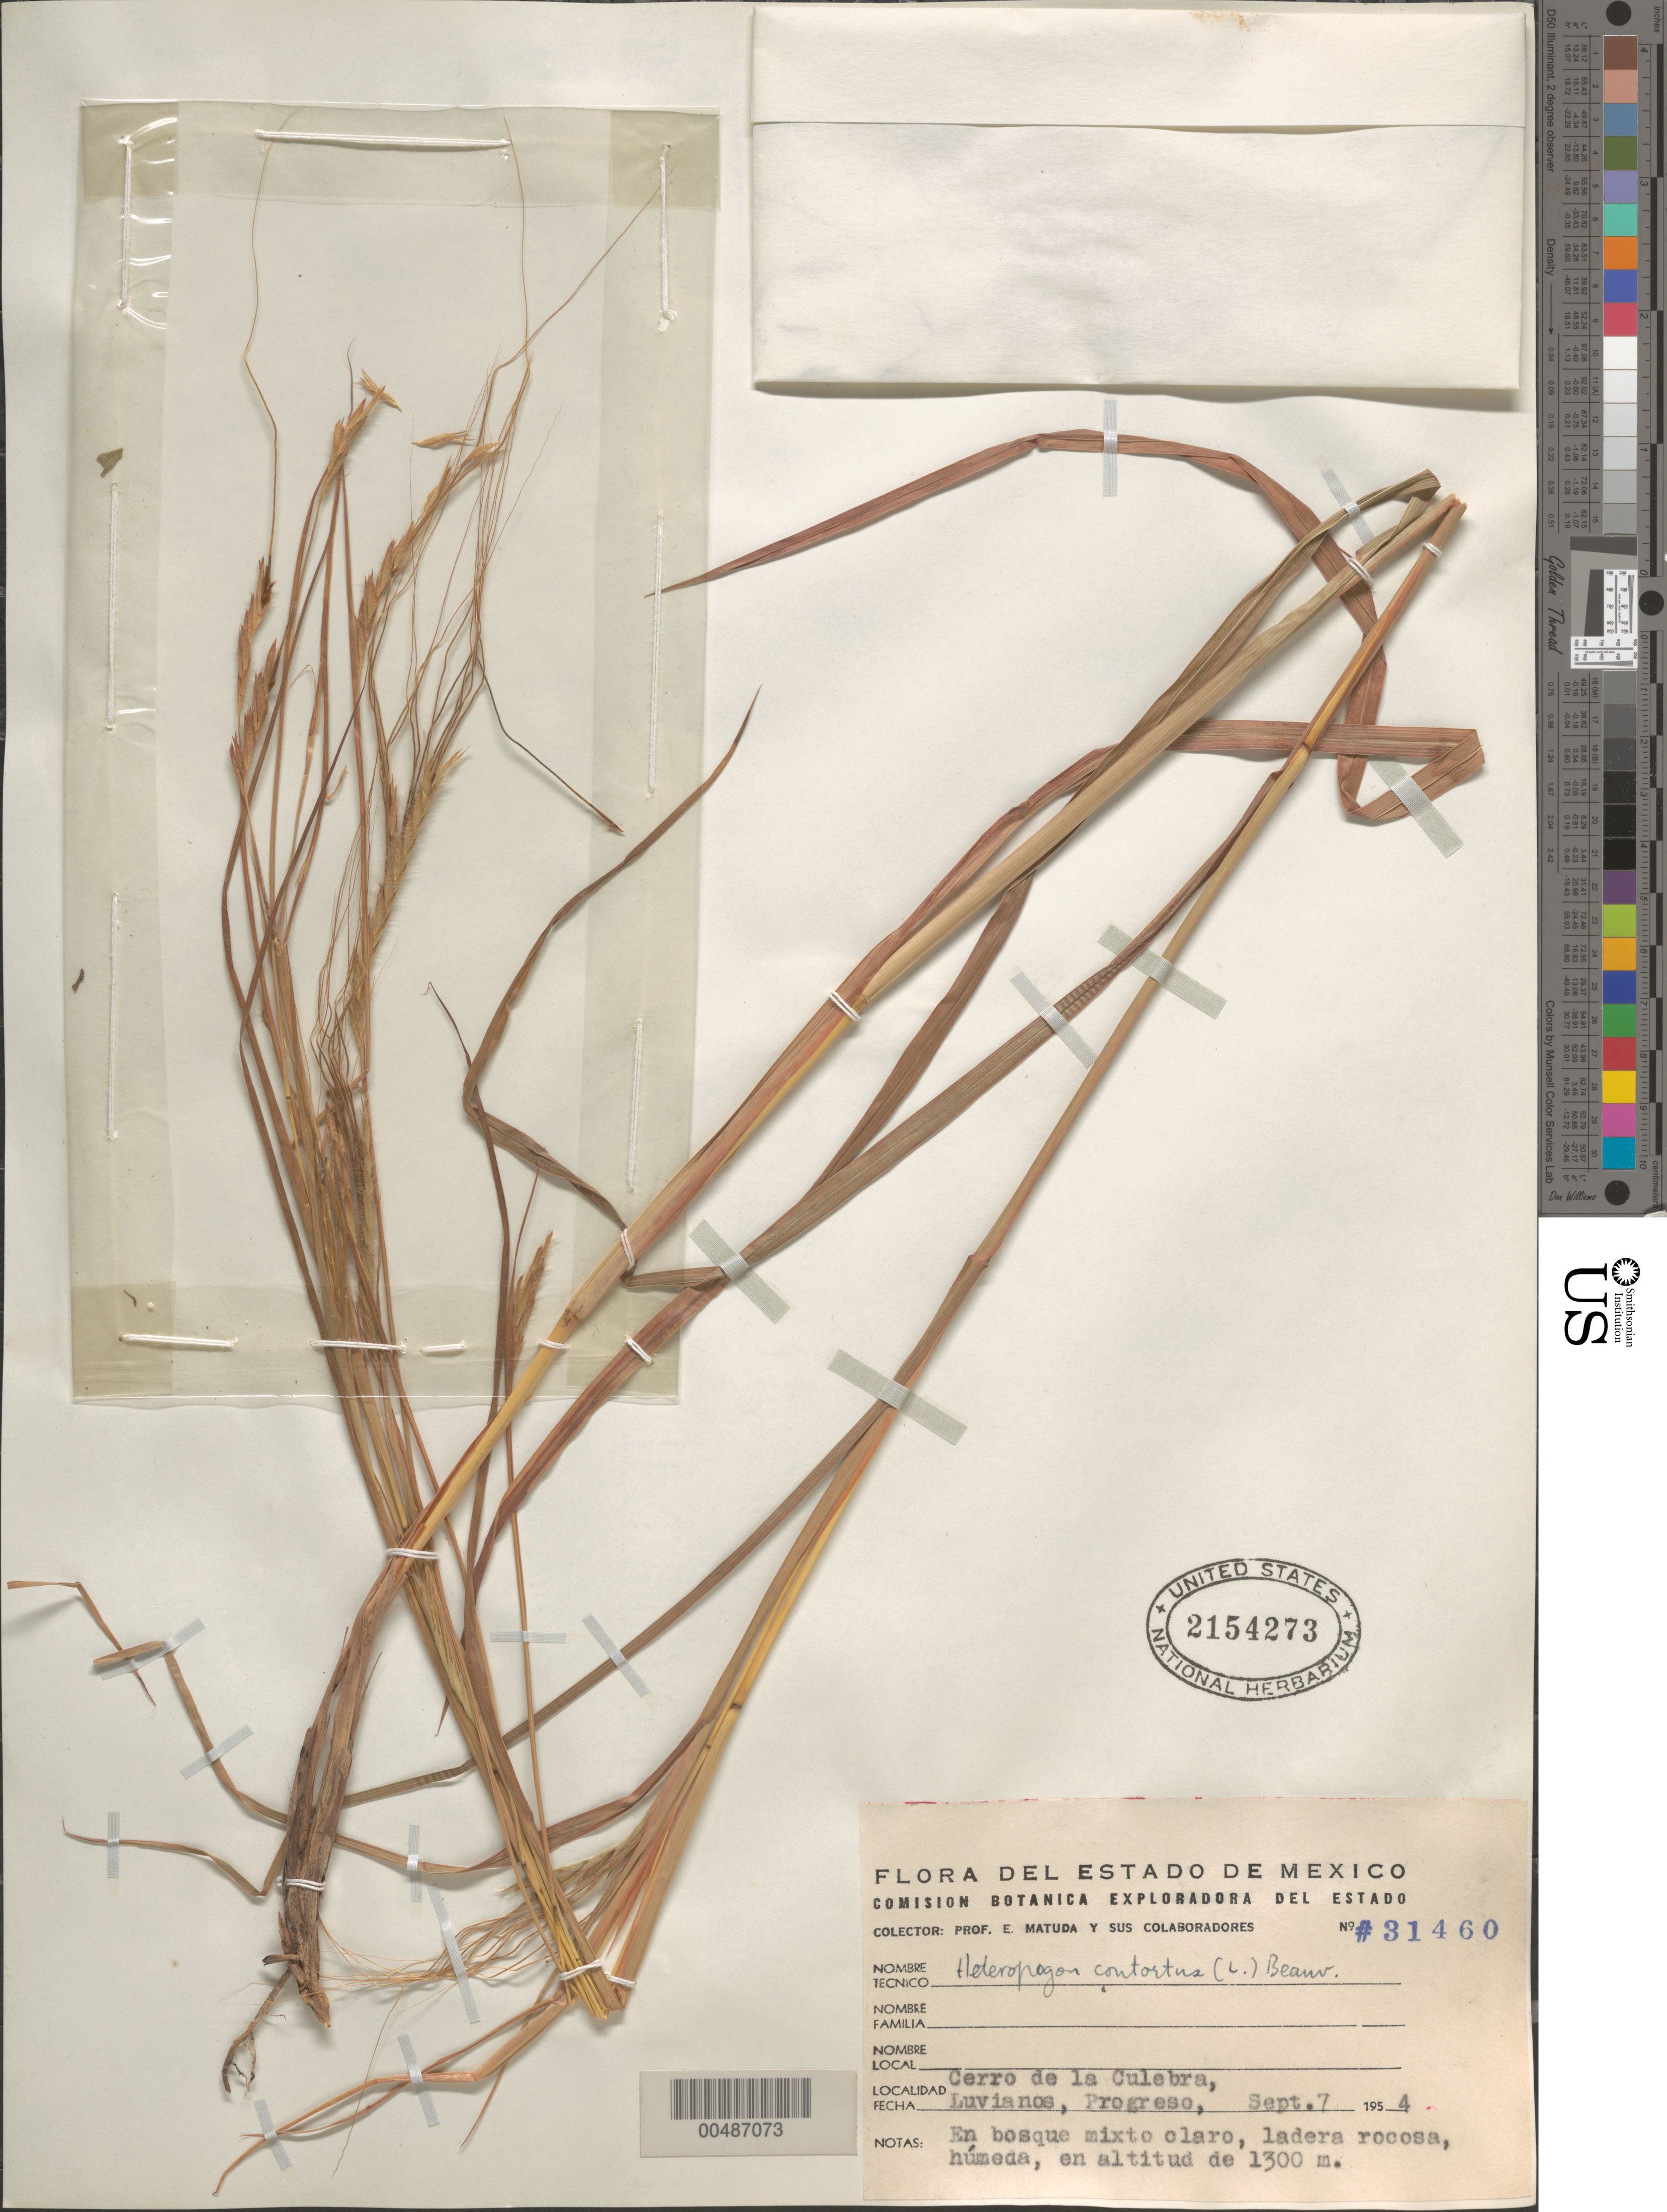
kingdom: Plantae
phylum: Tracheophyta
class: Liliopsida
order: Poales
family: Poaceae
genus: Heteropogon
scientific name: Heteropogon contortus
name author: (L.) P. Beauv. ex Roem. & Schult.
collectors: E. Matuda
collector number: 31460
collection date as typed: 7 Sep 1954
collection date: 1954-09-07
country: Mexico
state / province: México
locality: Cerro de la Culebra, Luvianos, Progreso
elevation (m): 1300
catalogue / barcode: US 2154273